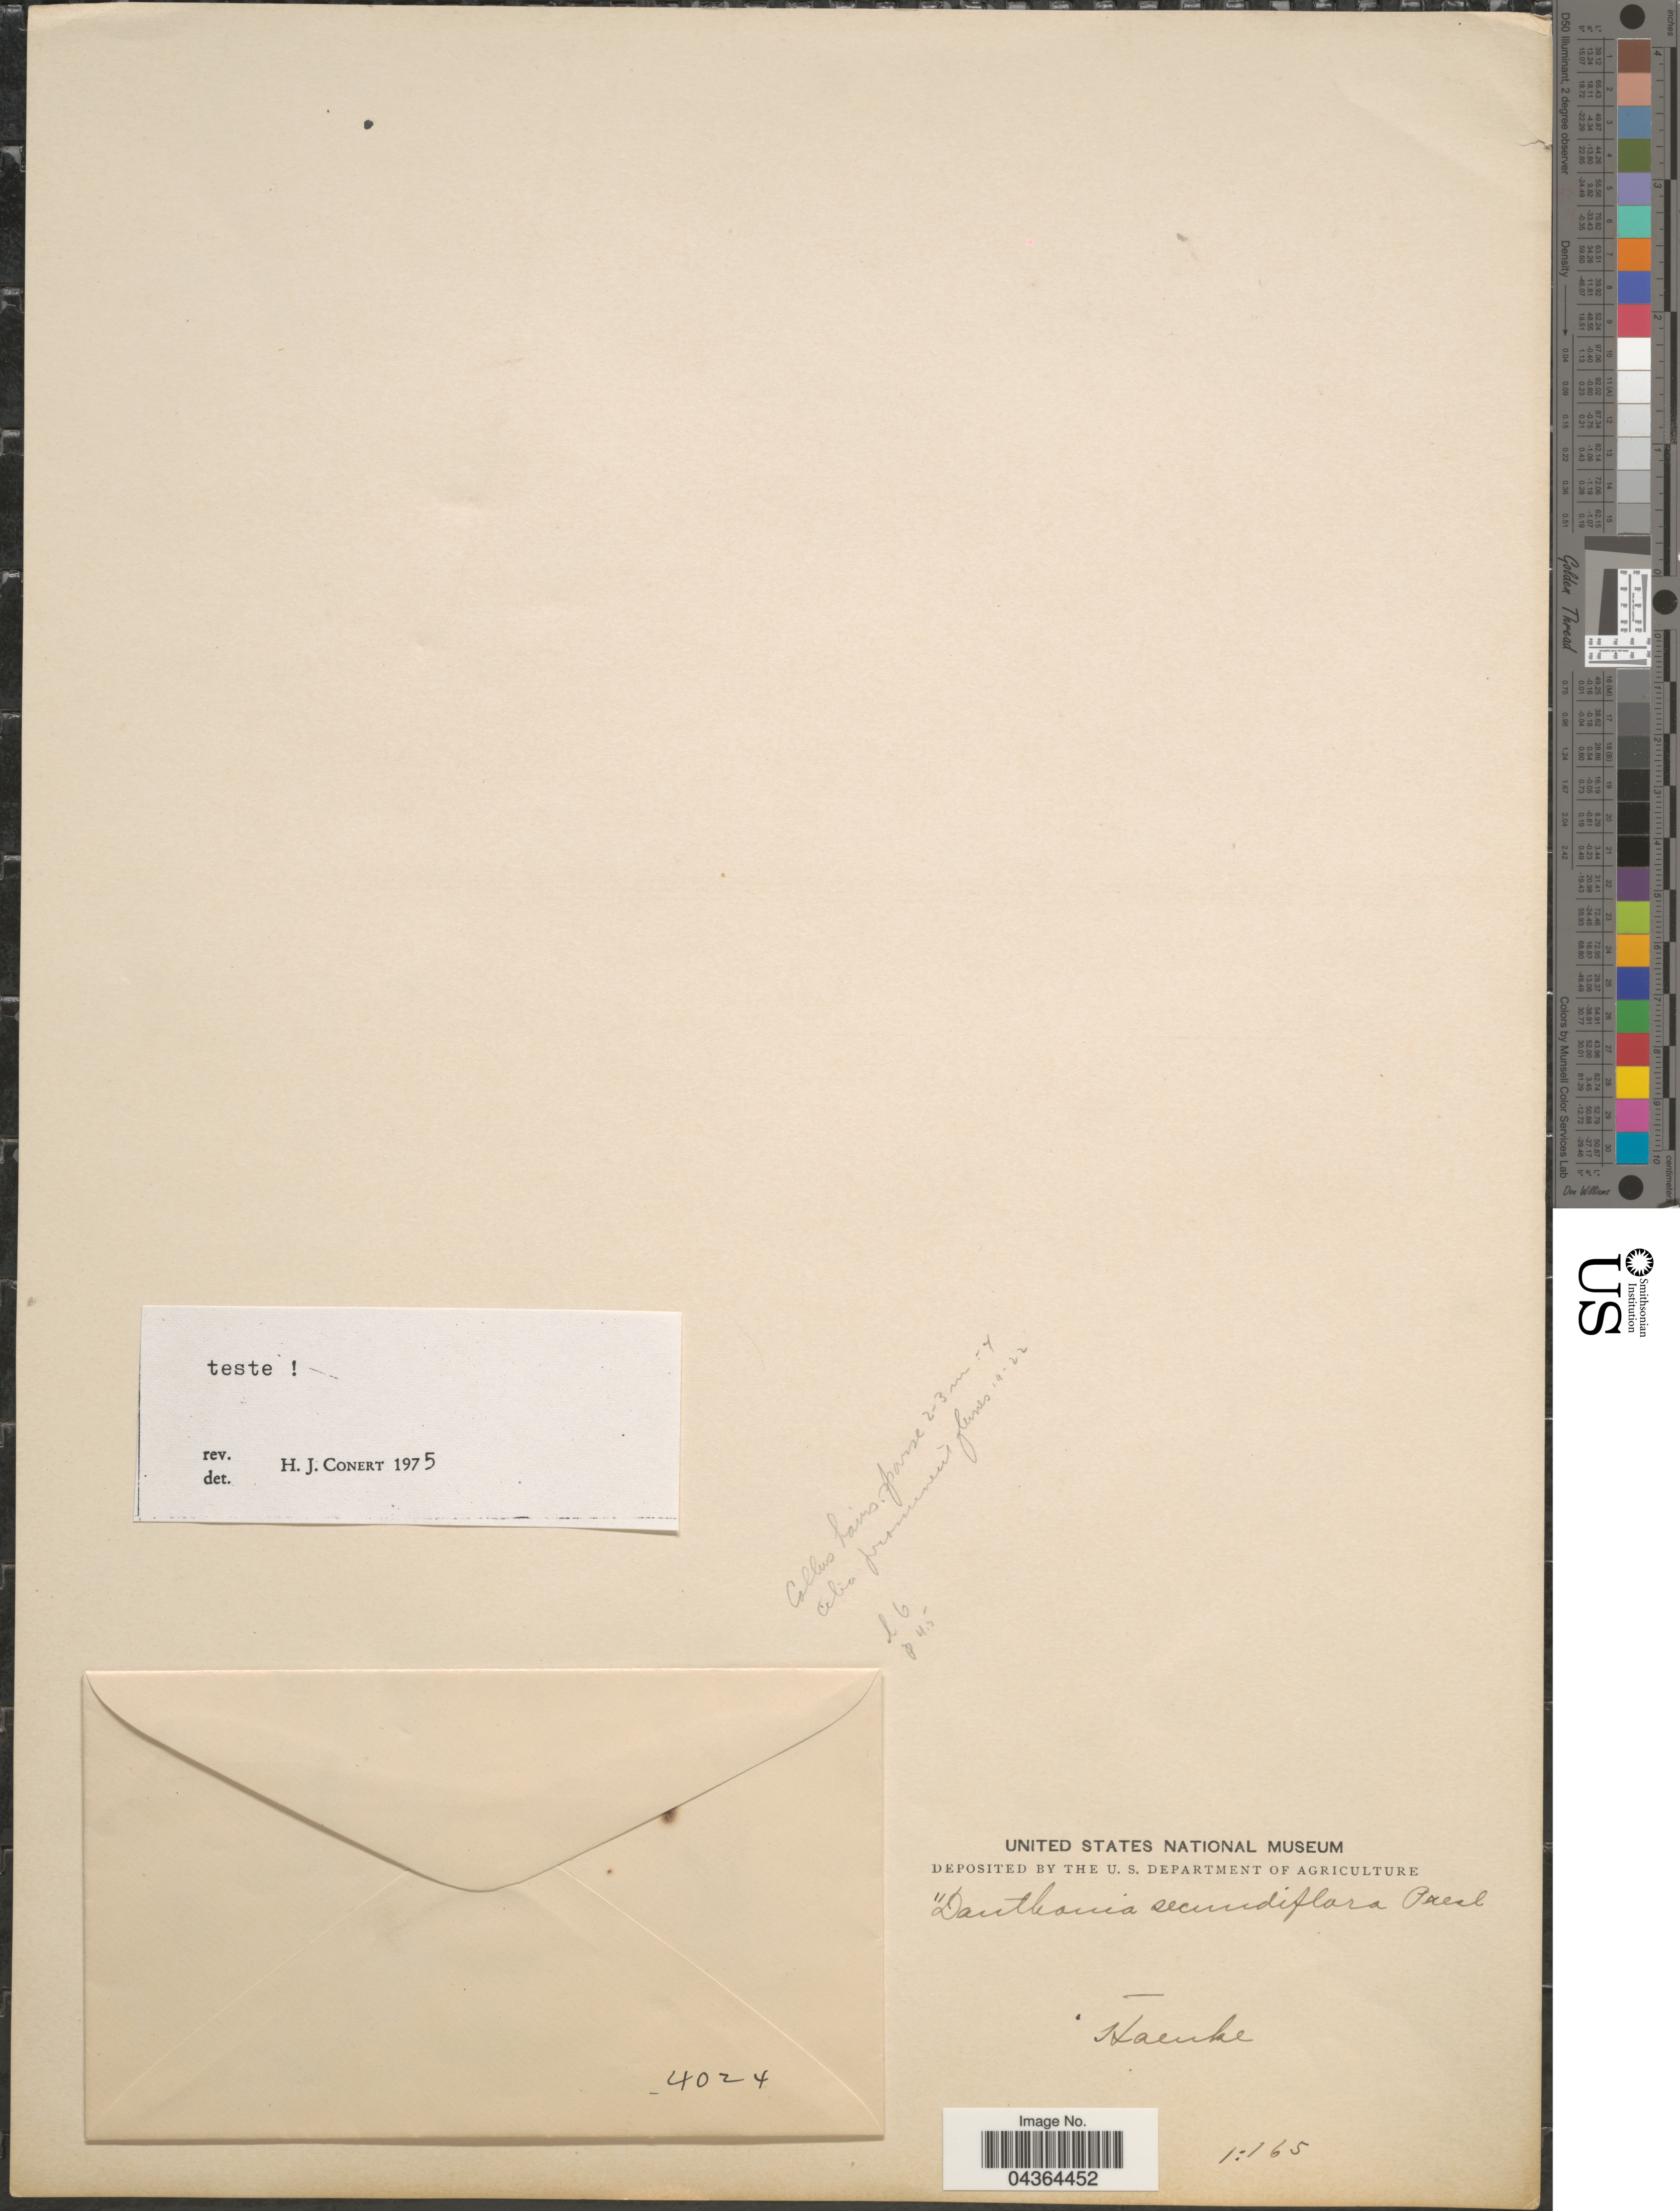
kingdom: Plantae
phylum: Tracheophyta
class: Liliopsida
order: Poales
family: Poaceae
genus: Danthonia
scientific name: Danthonia secundiflora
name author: J. Presl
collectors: Haenke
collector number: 4024?